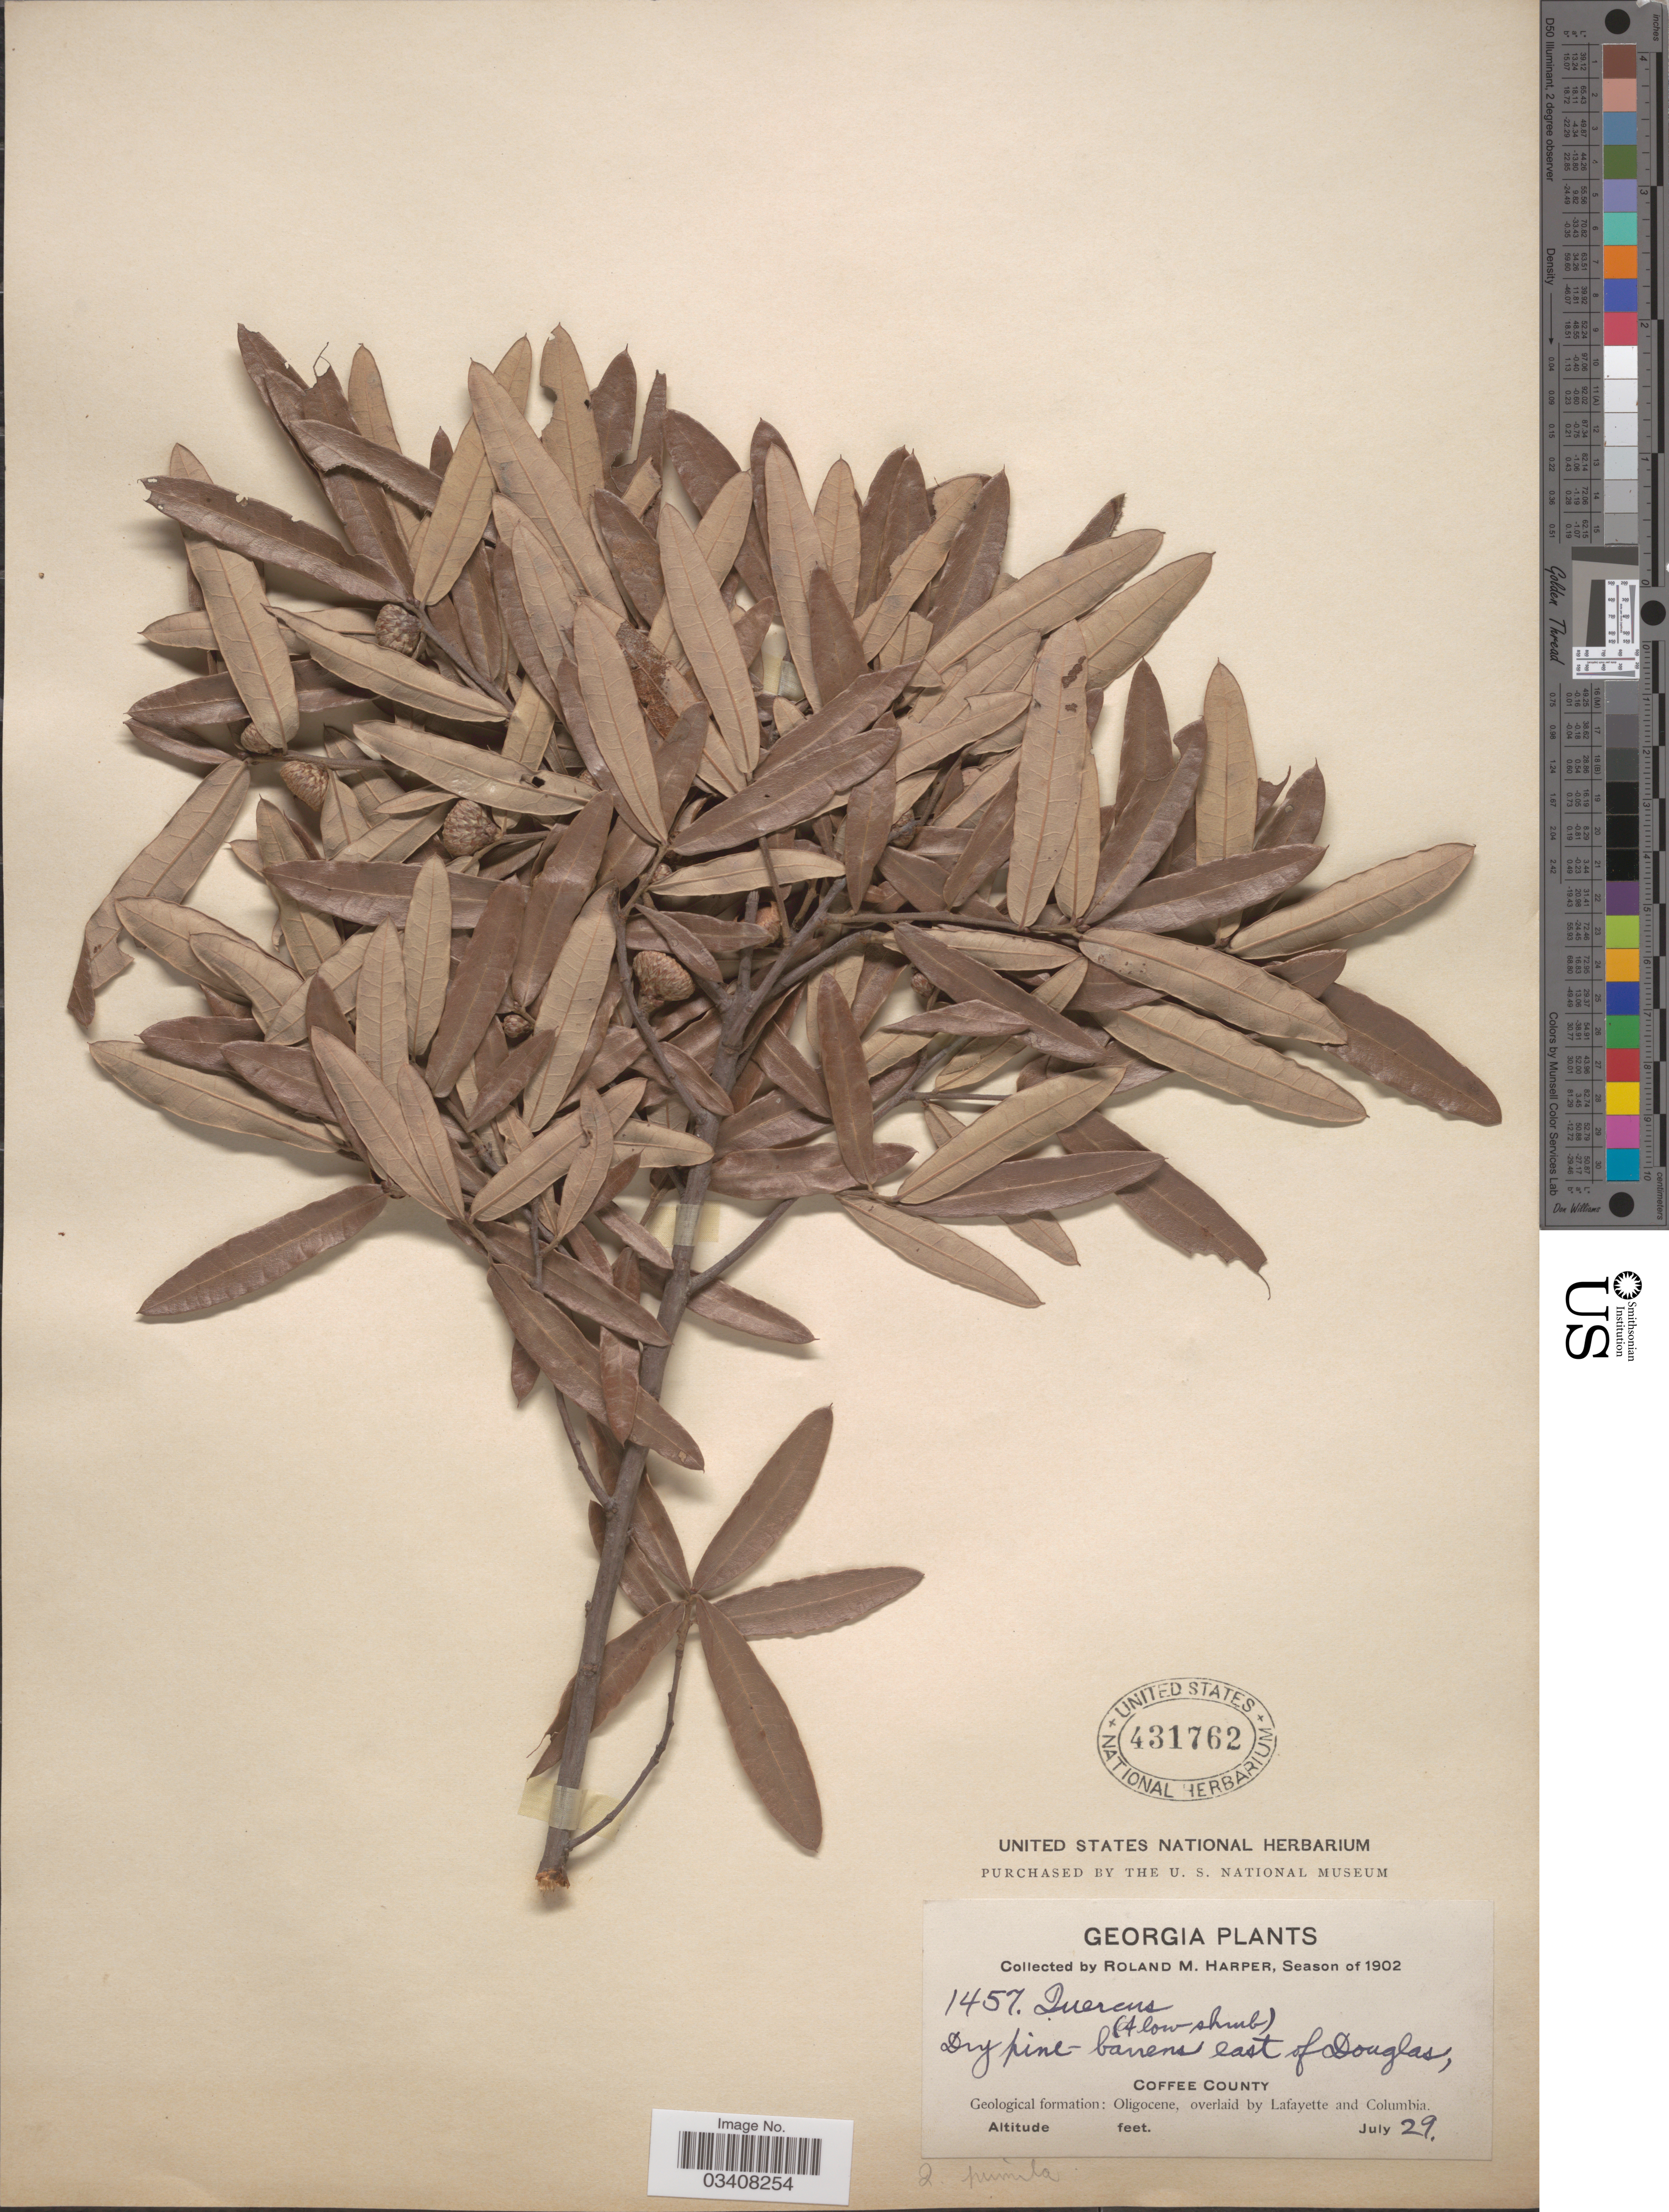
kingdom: Plantae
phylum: Tracheophyta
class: Magnoliopsida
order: Fagales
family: Fagaceae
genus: Quercus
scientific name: Quercus pumila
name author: Walter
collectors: R. M. Harper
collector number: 1457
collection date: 1902-07-29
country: United States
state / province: Georgia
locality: East of Douglas, Coffee County. Geological formation: Oligocene, overlaid by Lafayette and Columbia.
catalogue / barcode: US 431762